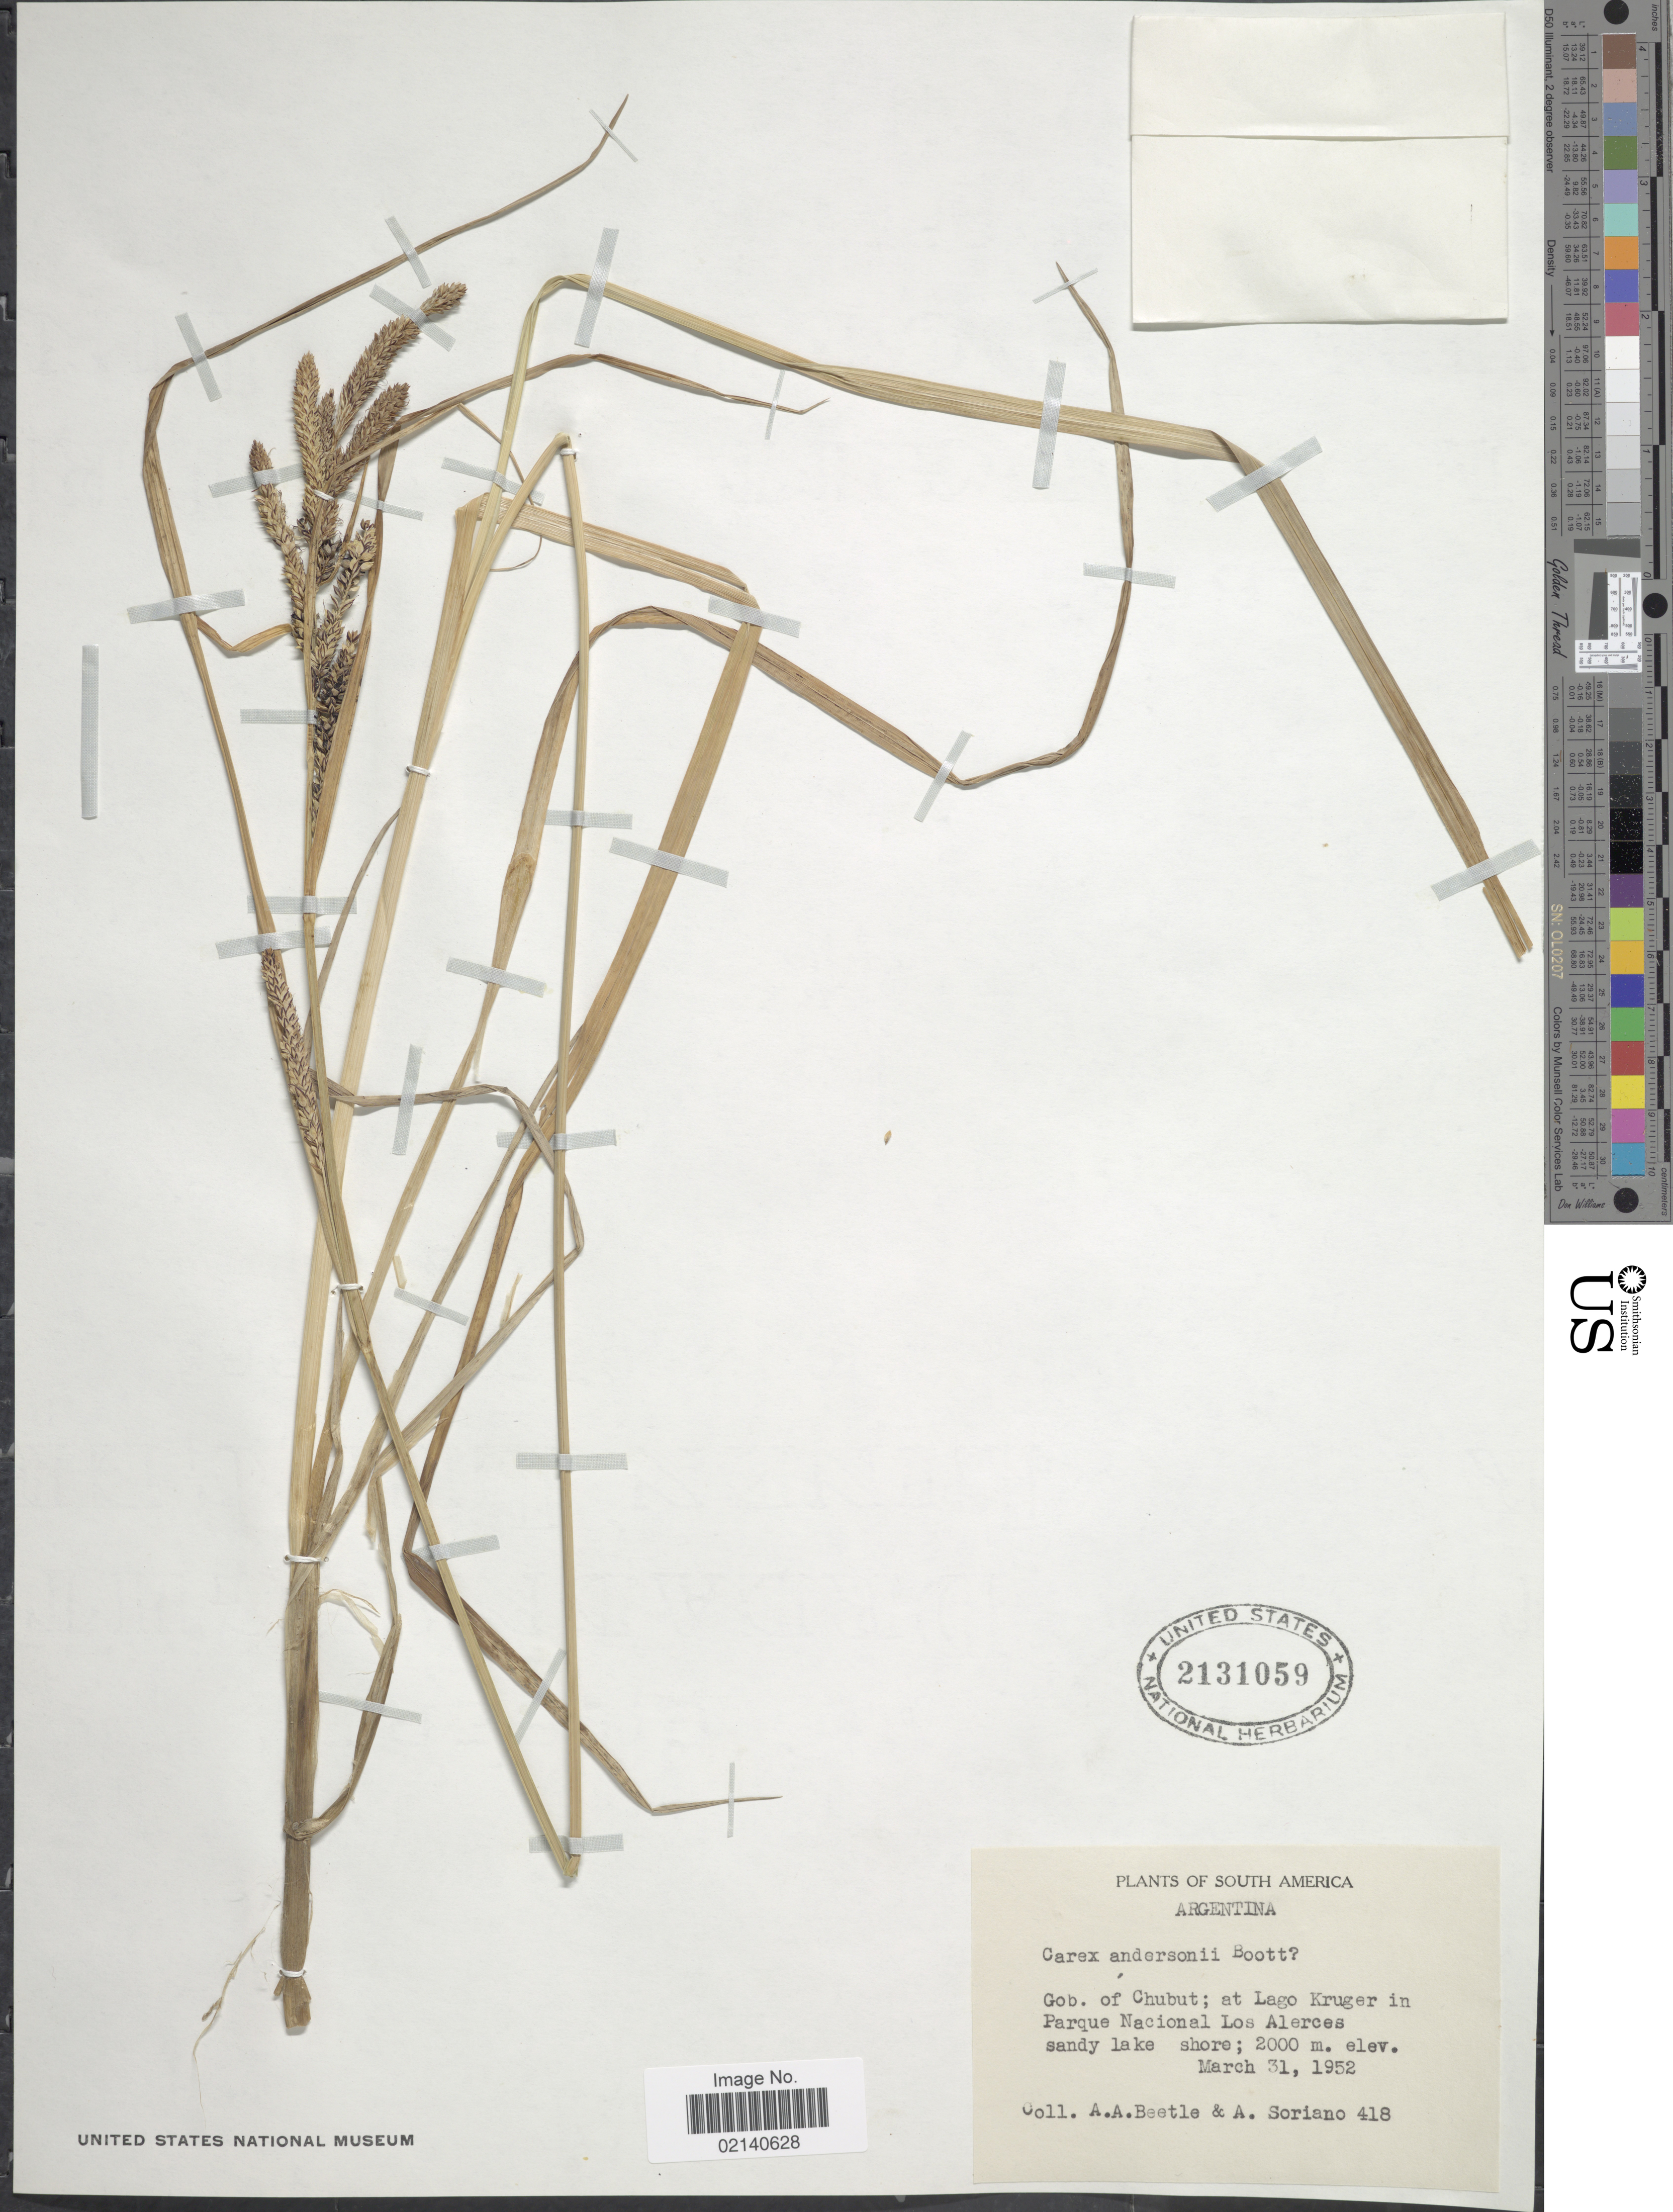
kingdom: Plantae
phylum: Tracheophyta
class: Liliopsida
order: Poales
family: Cyperaceae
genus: Carex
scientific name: Carex andersonii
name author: Boott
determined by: Jimnéz-Mejias, Pedro, (UPOS), Universidad Pablo de Olavide (SPAIN)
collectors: A. A. Beetle & A. Soriano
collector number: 418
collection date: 1952-03-31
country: Argentina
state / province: Chubut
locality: At Lago Kruger in Parque Nacional Los Angeles sandy lake shore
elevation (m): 2000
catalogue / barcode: US 2131059